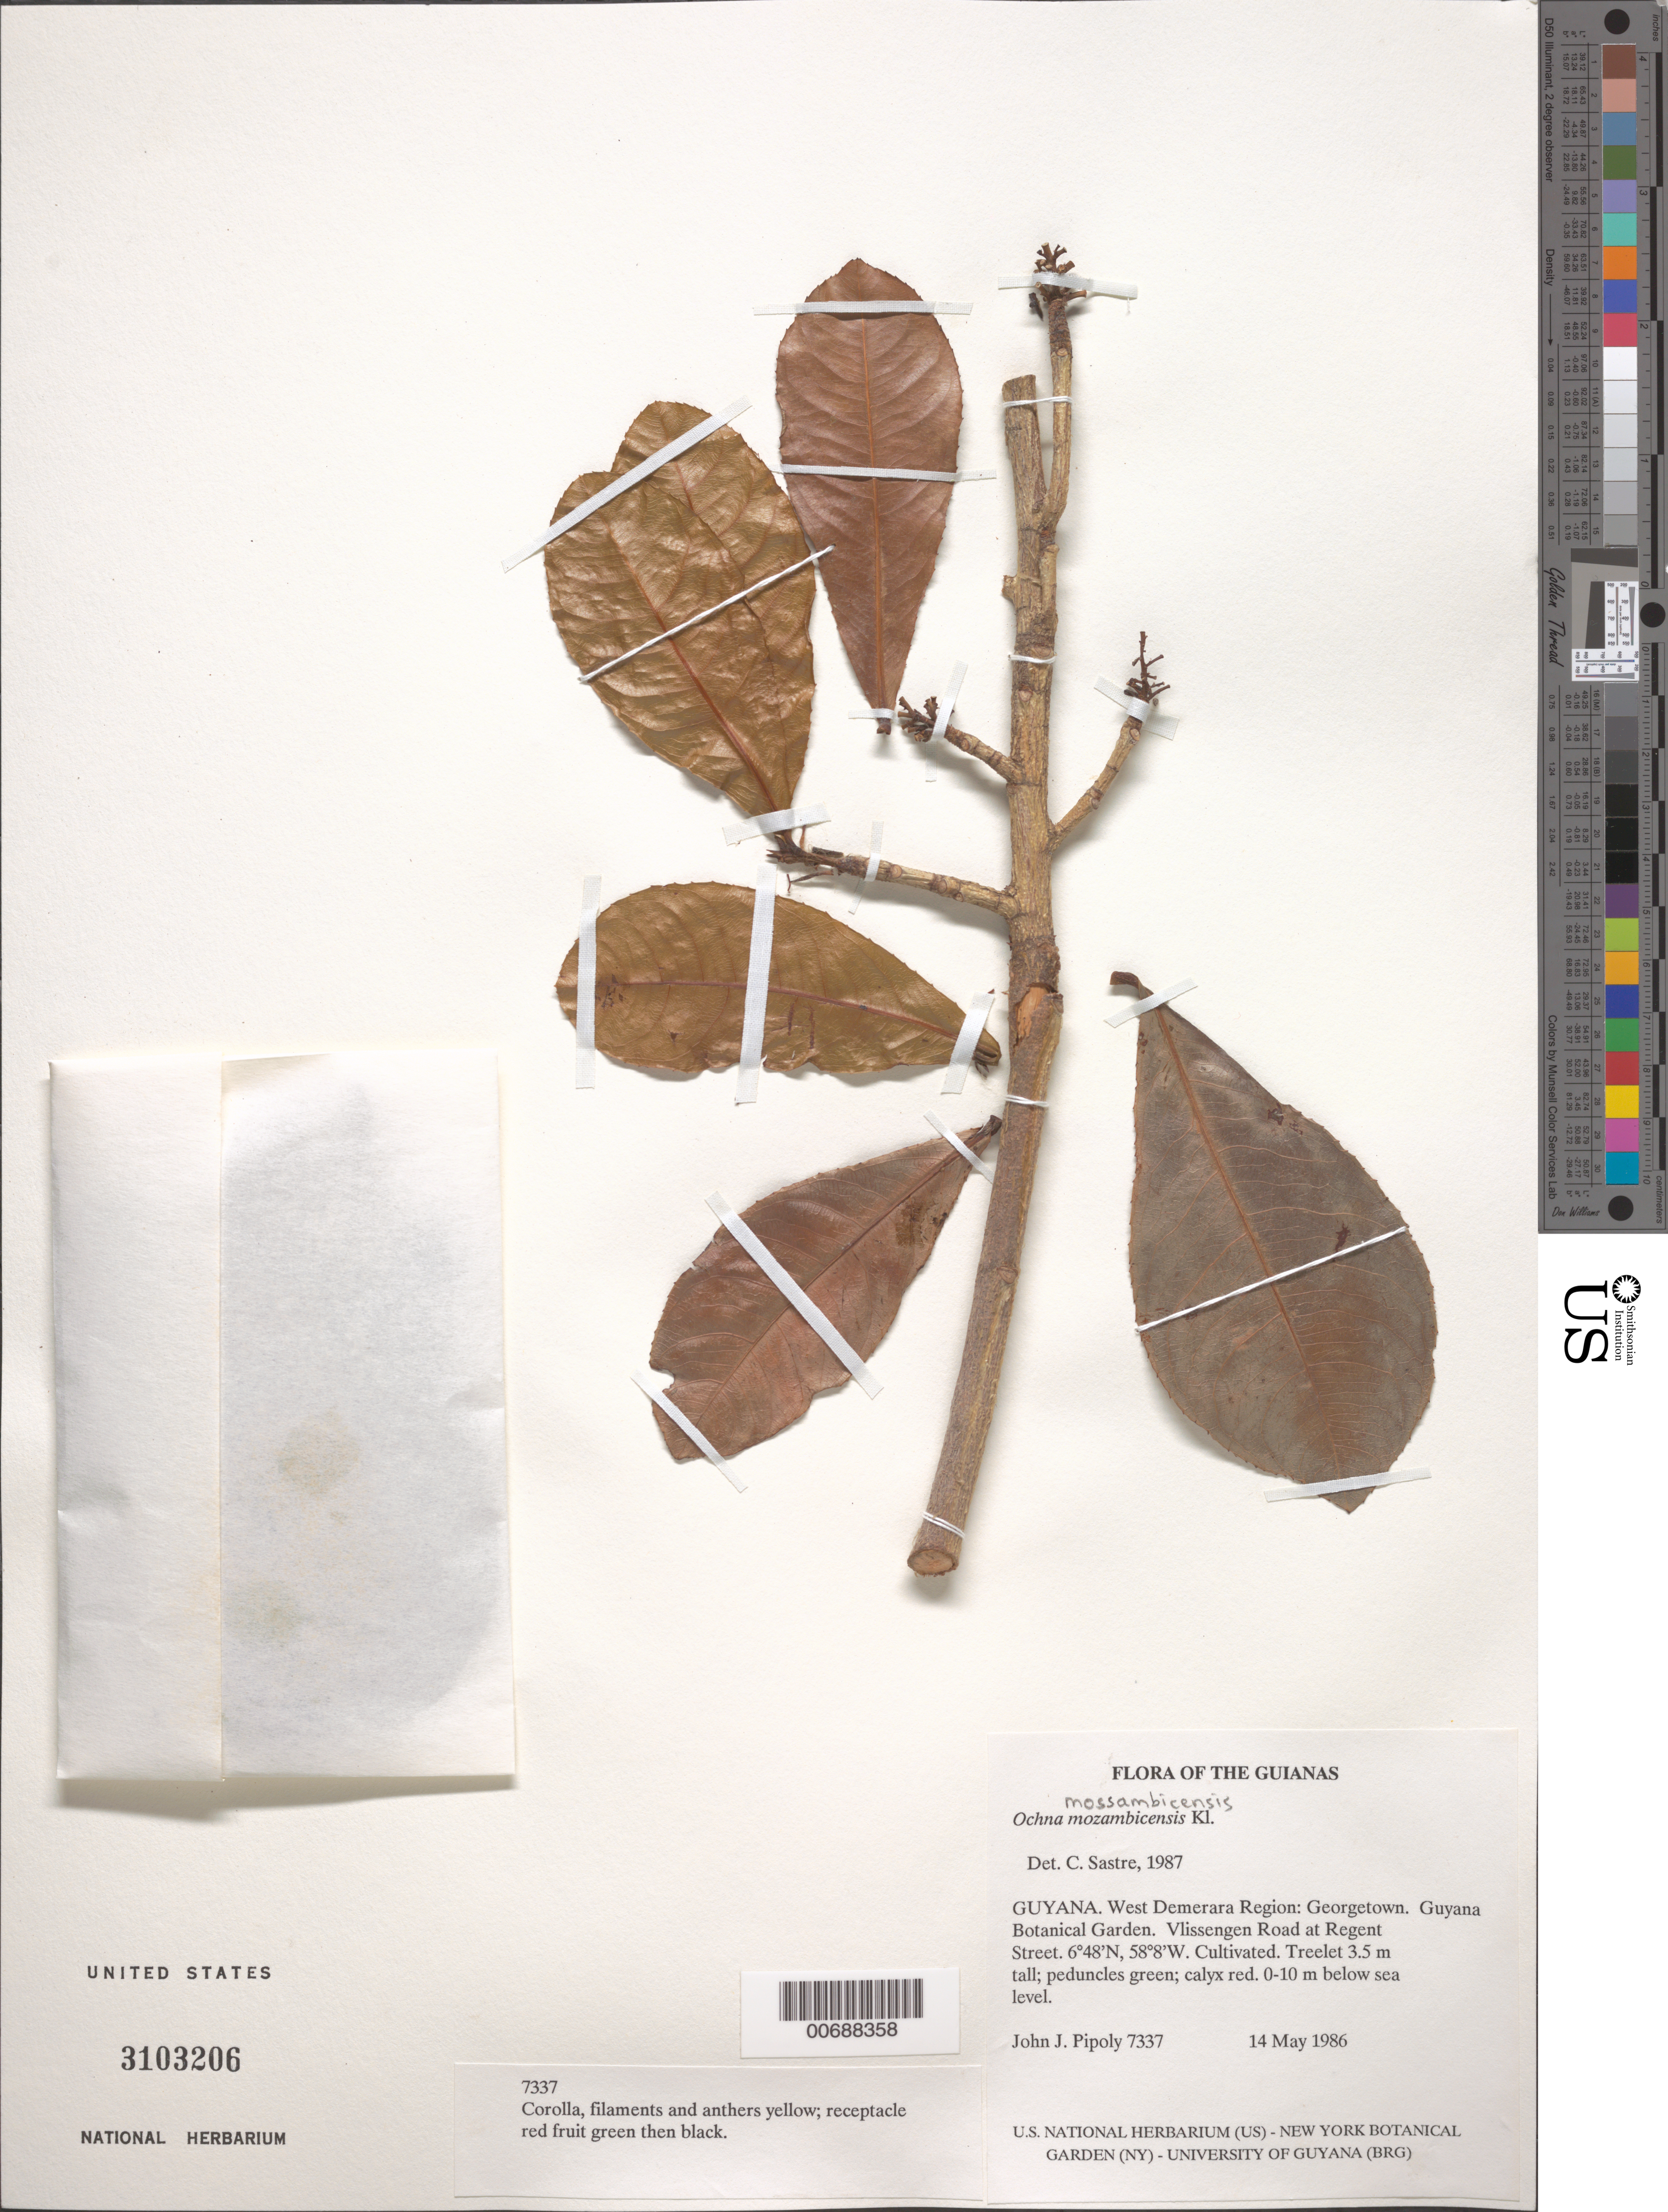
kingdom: Plantae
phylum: Tracheophyta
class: Magnoliopsida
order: Malpighiales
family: Ochnaceae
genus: Ochna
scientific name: Ochna mossambicensis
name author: Klotzsch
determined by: Sastre, C. H. L.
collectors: J. J. Pipoly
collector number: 7337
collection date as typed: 14 May 1986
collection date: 1986-05-14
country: Guyana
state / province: Demerara-Mahaica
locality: Georgetown. Guyana Botanical Garden. Vlissengen Road at Regent Street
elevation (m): -3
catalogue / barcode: US 3103206